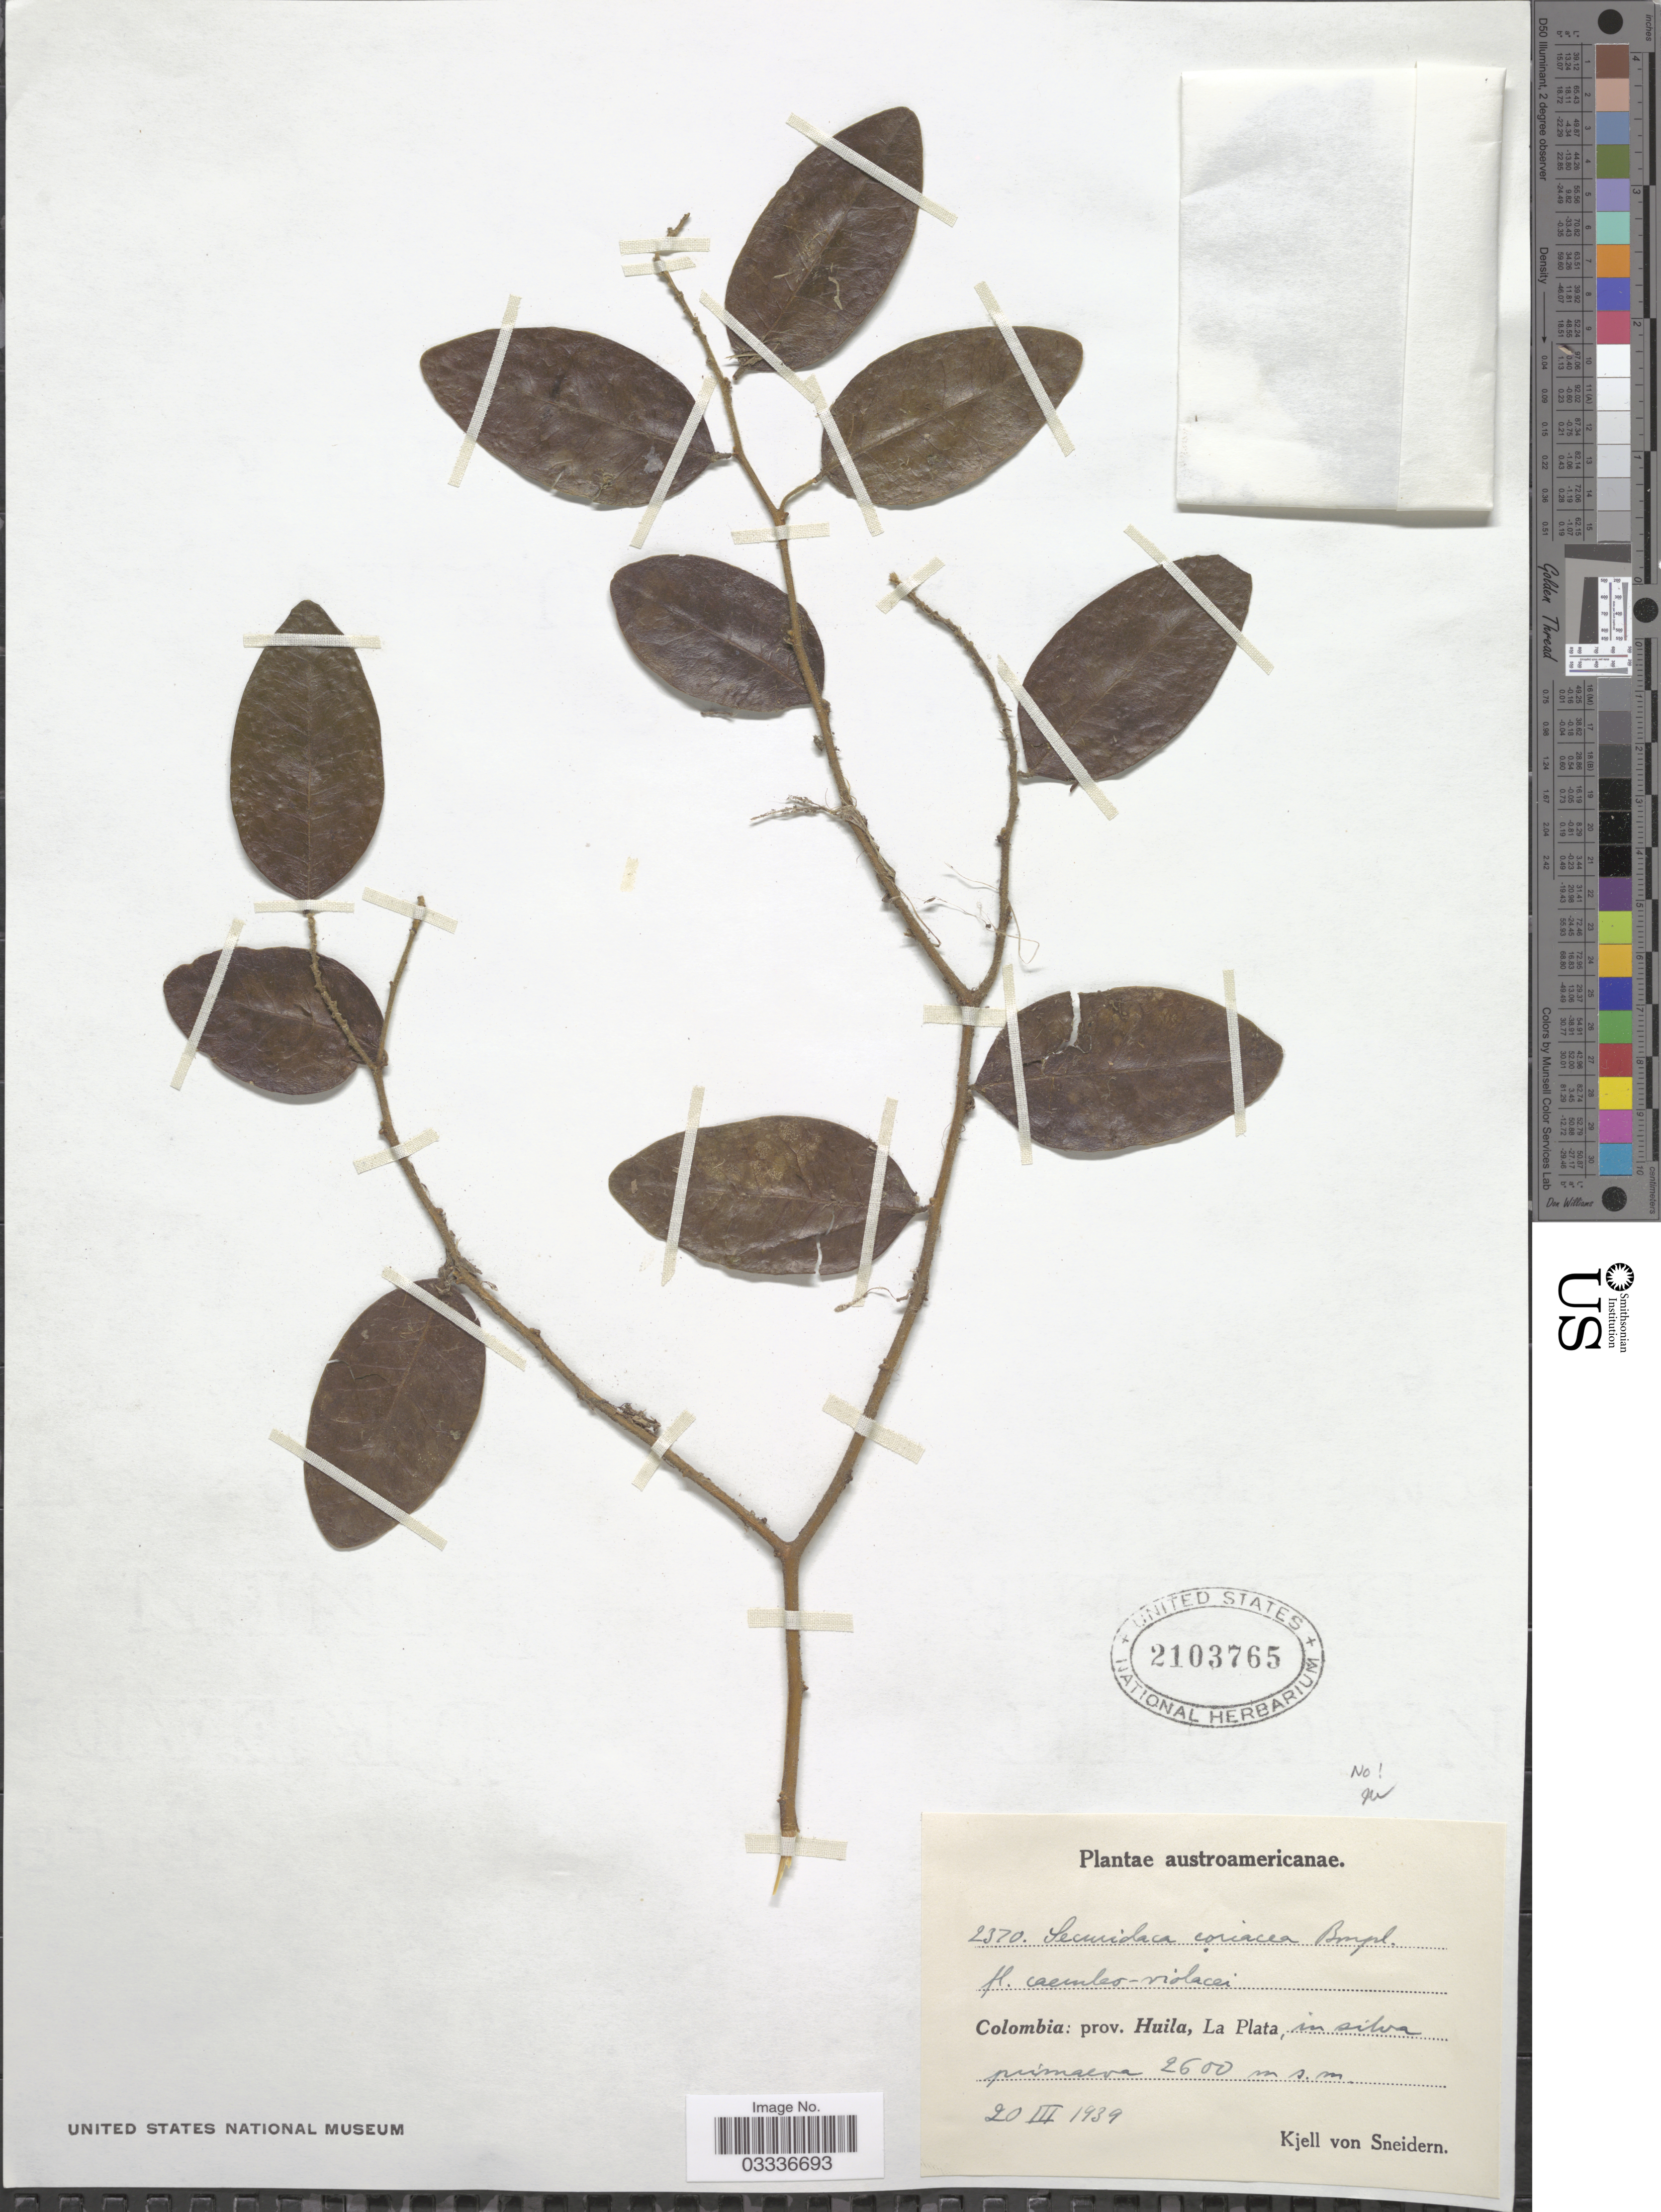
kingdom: Plantae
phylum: Tracheophyta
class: Magnoliopsida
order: Fabales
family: Polygalaceae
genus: Securidaca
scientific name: Securidaca sp.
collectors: K. von Sneidern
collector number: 2370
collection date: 1939-03-20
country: Colombia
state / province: Huila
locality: La Plata.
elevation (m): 2600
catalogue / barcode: US 2103765